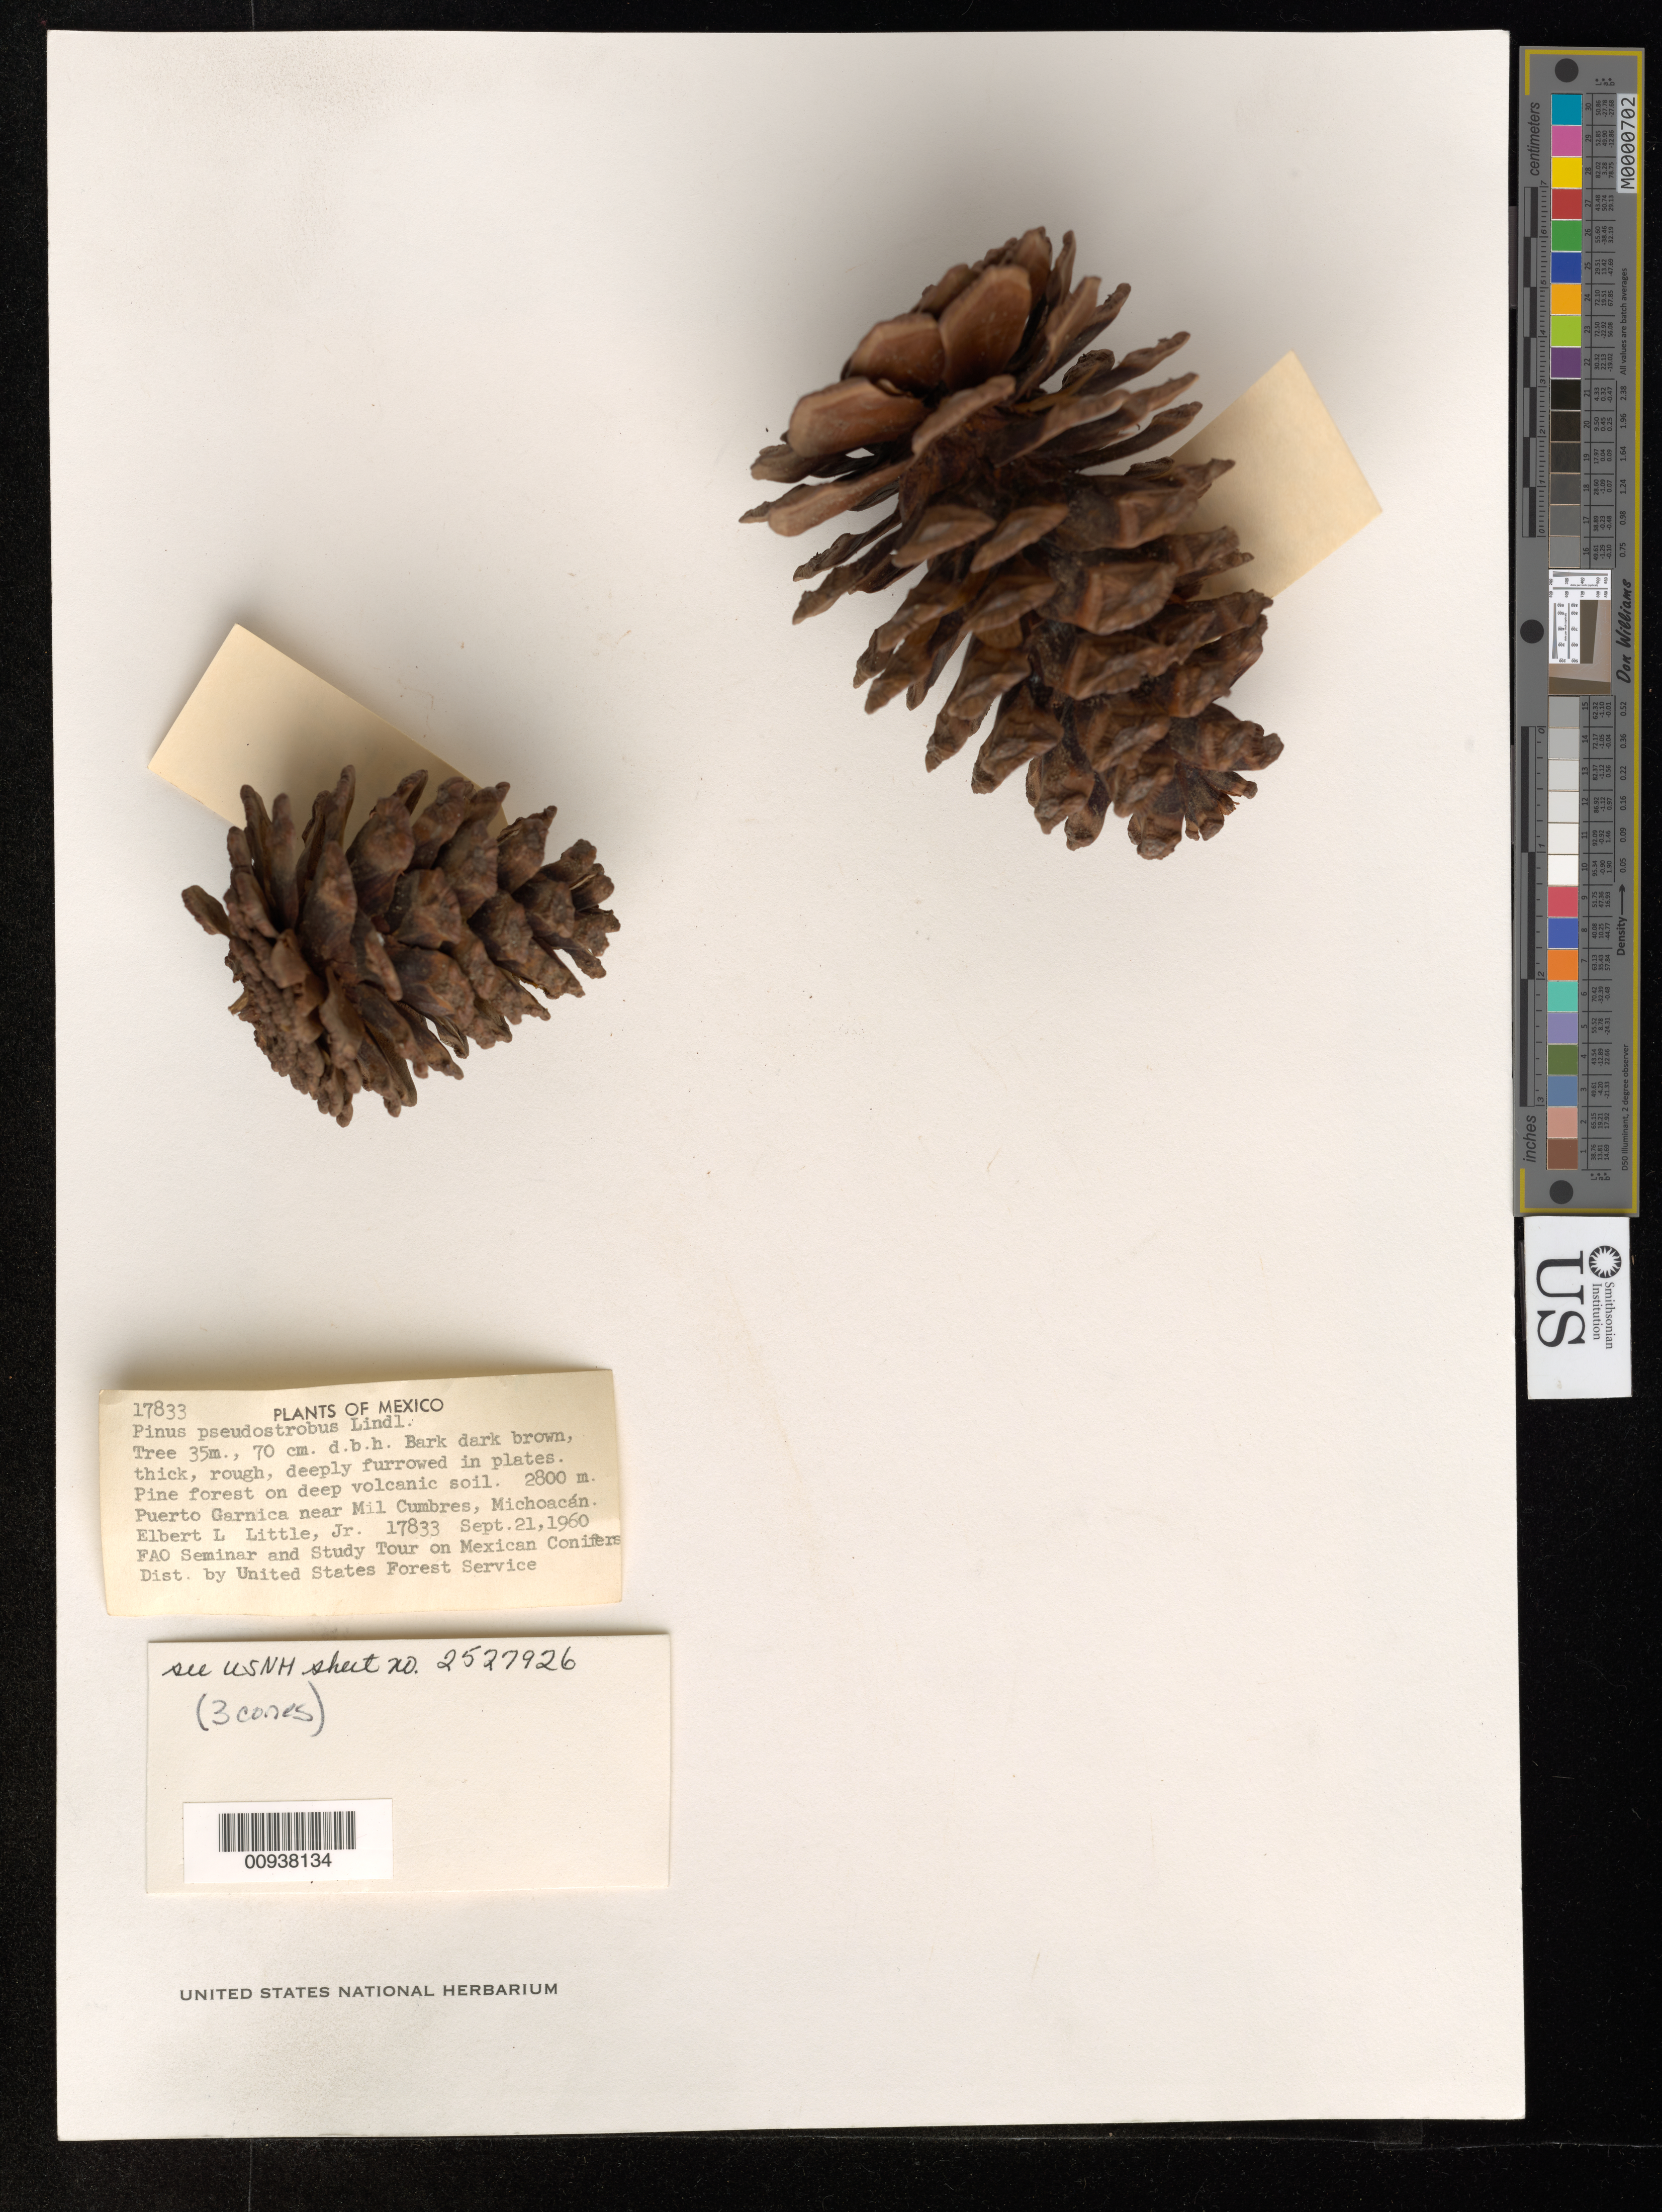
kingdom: Plantae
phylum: Tracheophyta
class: Pinopsida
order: Pinales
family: Pinaceae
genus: Pinus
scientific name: Pinus pseudostrobus subsp. pseudostrobus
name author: Lindl.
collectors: E. L. Little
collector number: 17833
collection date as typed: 21 Sep 1960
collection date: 1960-09-21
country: Mexico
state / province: Michoacán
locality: Puerto Garnica near Mil Cumbres.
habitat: Pine forest on deep volcanic soil.